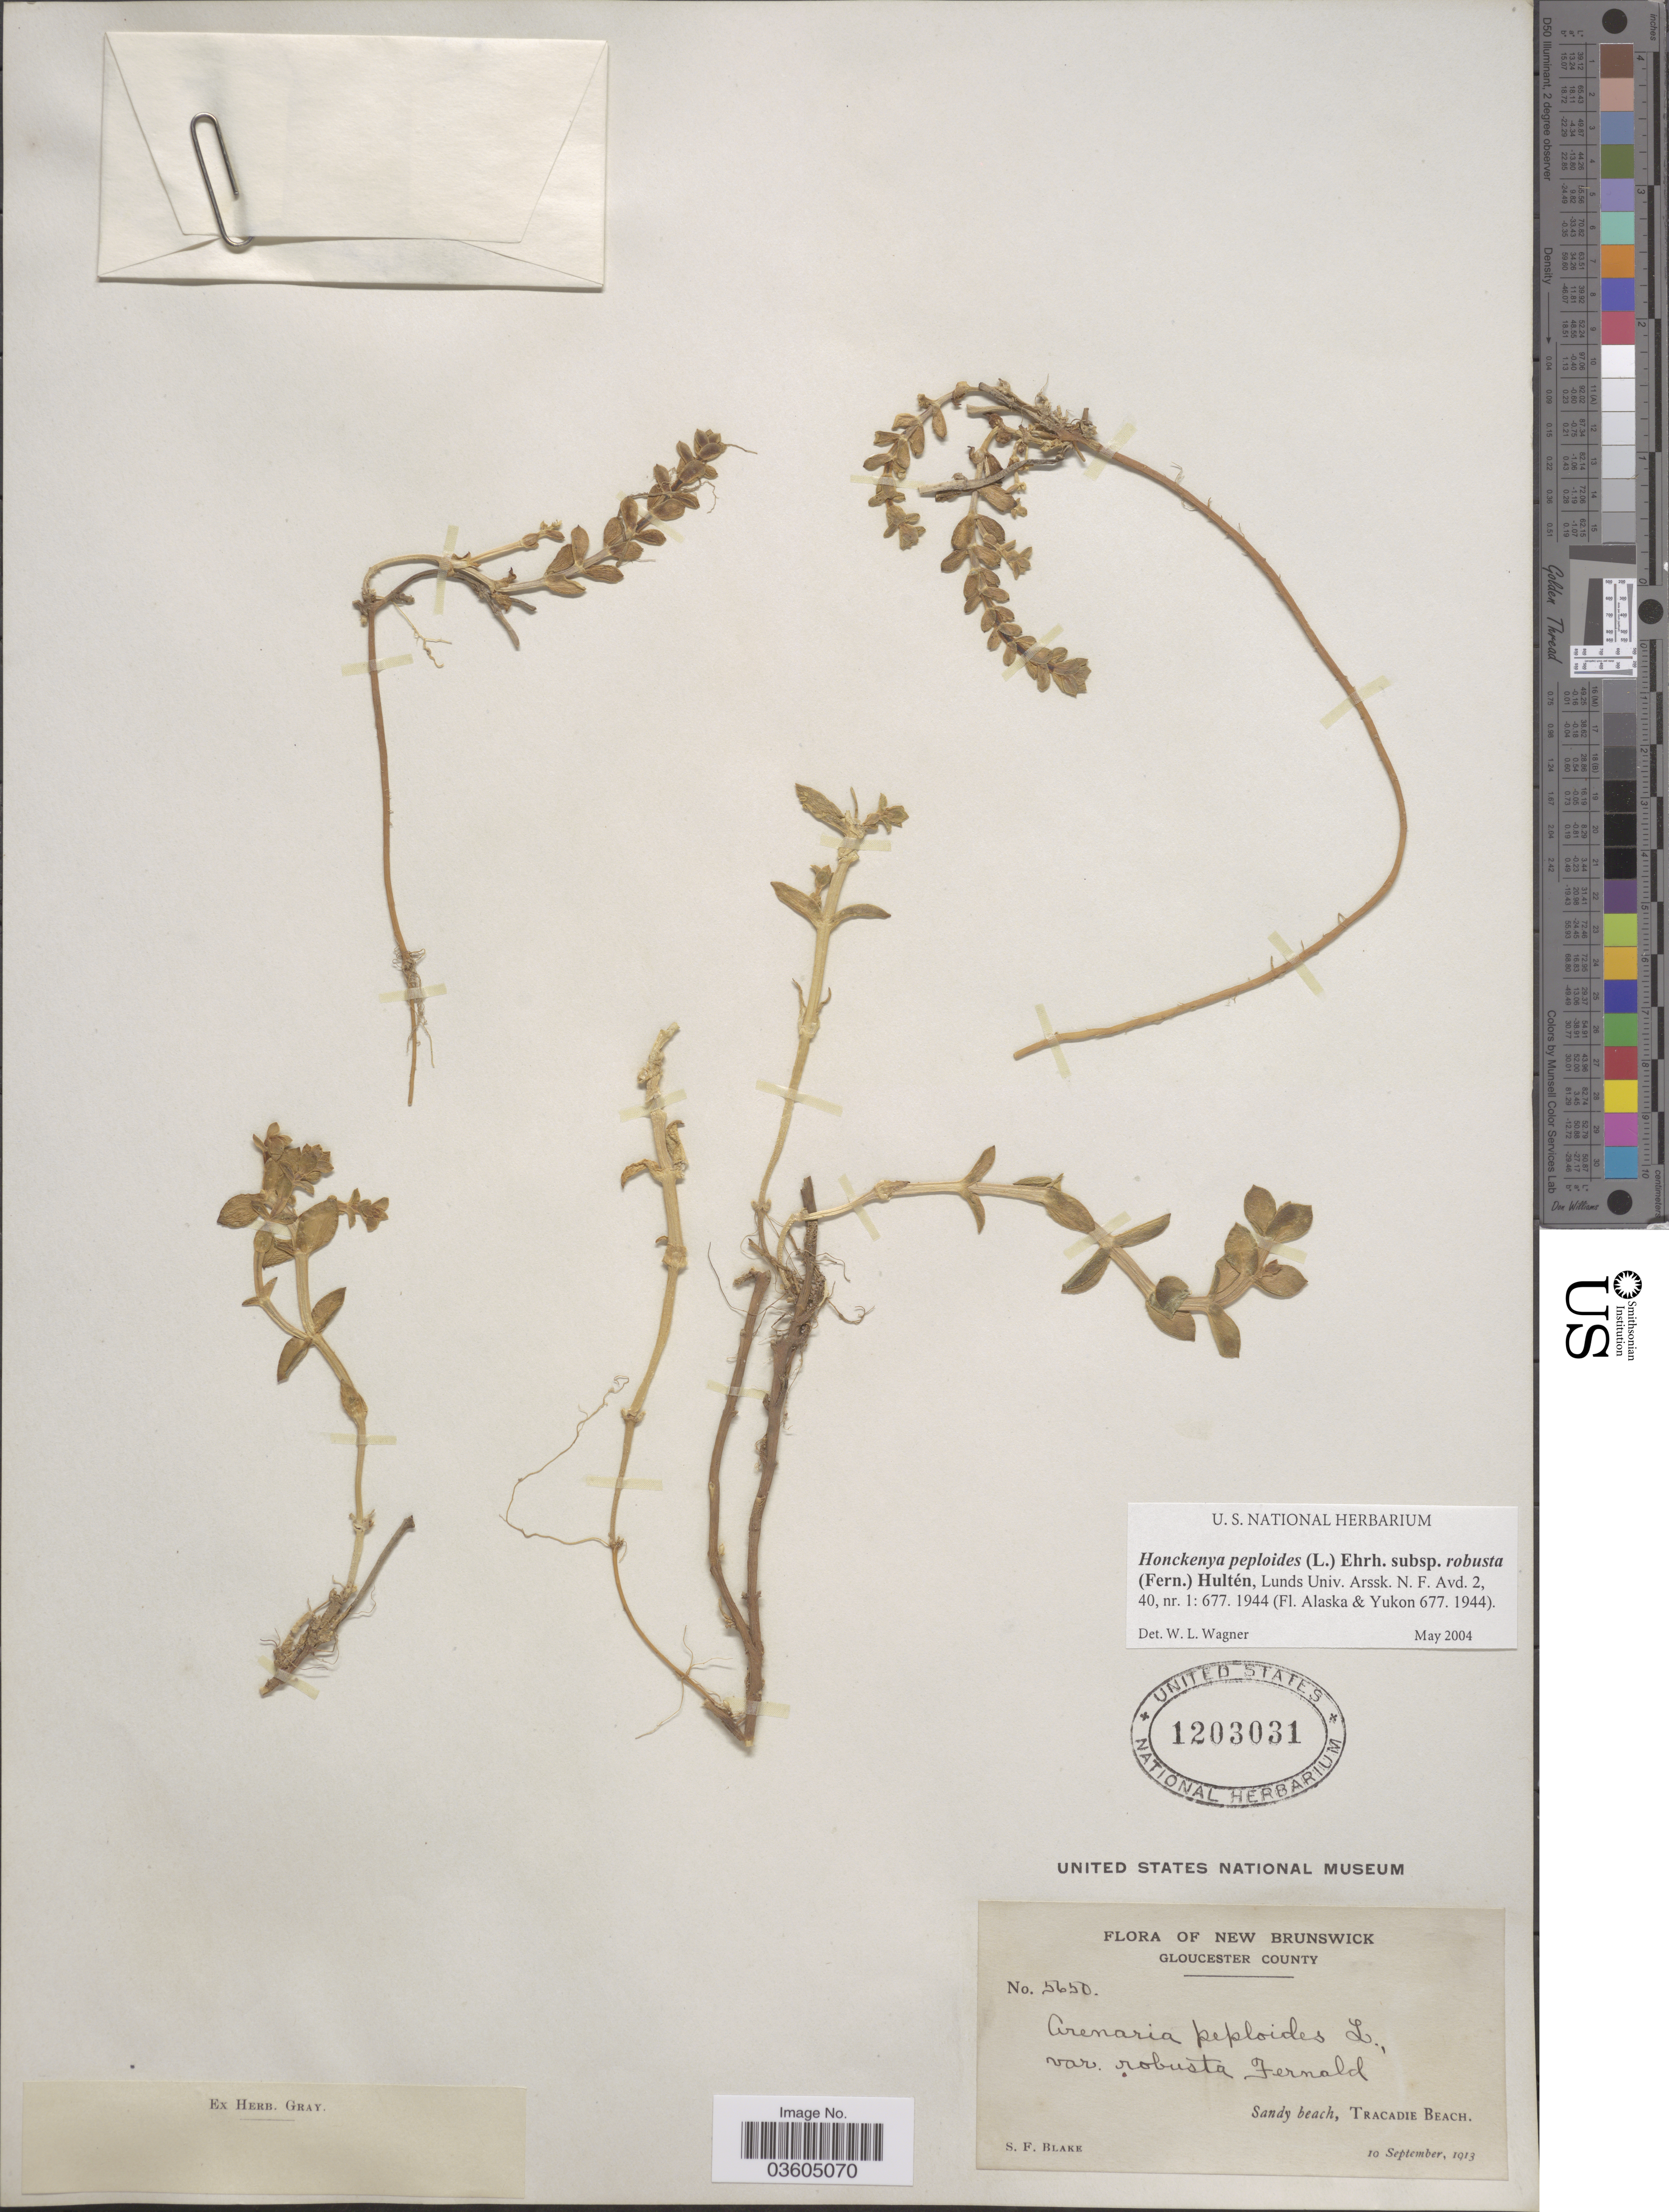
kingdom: Plantae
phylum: Tracheophyta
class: Magnoliopsida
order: Caryophyllales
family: Caryophyllaceae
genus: Honckenya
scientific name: Honckenya peploides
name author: (L.) Ehrh.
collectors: S. Blake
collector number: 5650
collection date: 1913-09-10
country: Canada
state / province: New Brunswick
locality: Goucester County. Tracadie Beach.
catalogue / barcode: US 1203031